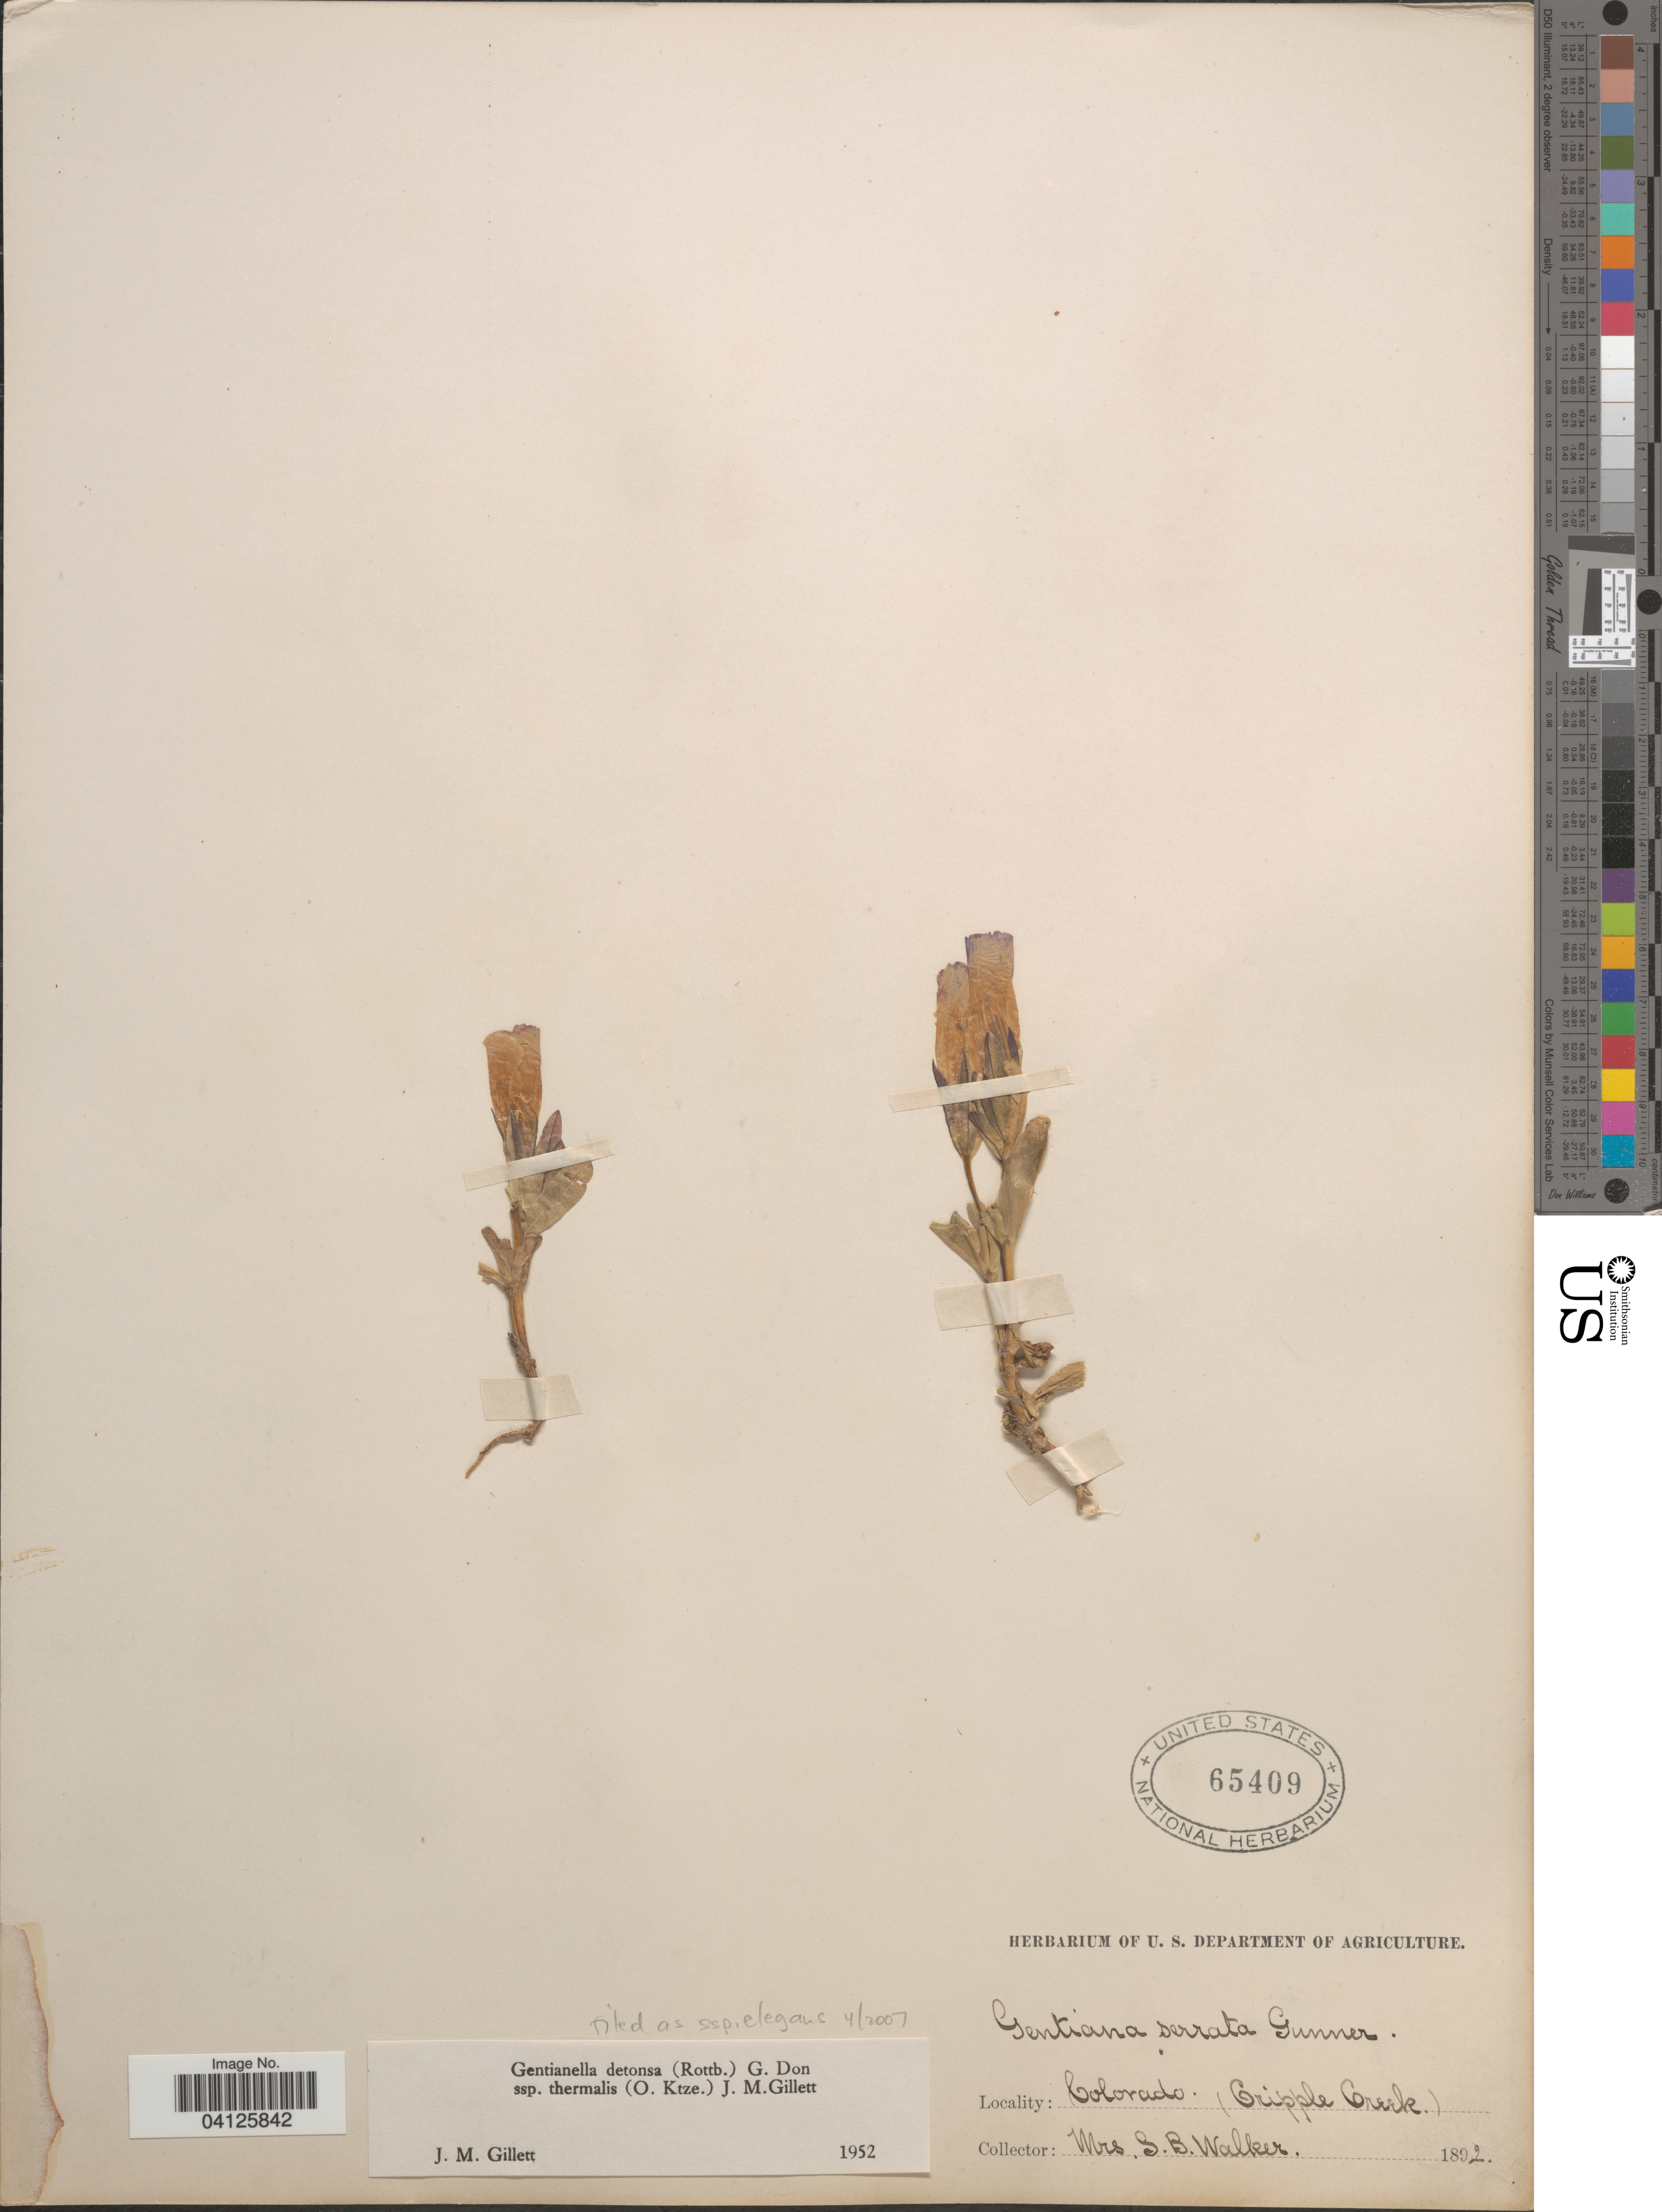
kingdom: Plantae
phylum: Tracheophyta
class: Magnoliopsida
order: Gentianales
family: Gentianaceae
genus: Gentianella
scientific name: Gentianella detonsa subsp. elegans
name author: (A. Gray) J.M. Gillett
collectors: S. Walker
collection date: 1892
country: United States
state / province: Colorado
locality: (Cripple Creek).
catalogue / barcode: US 65409